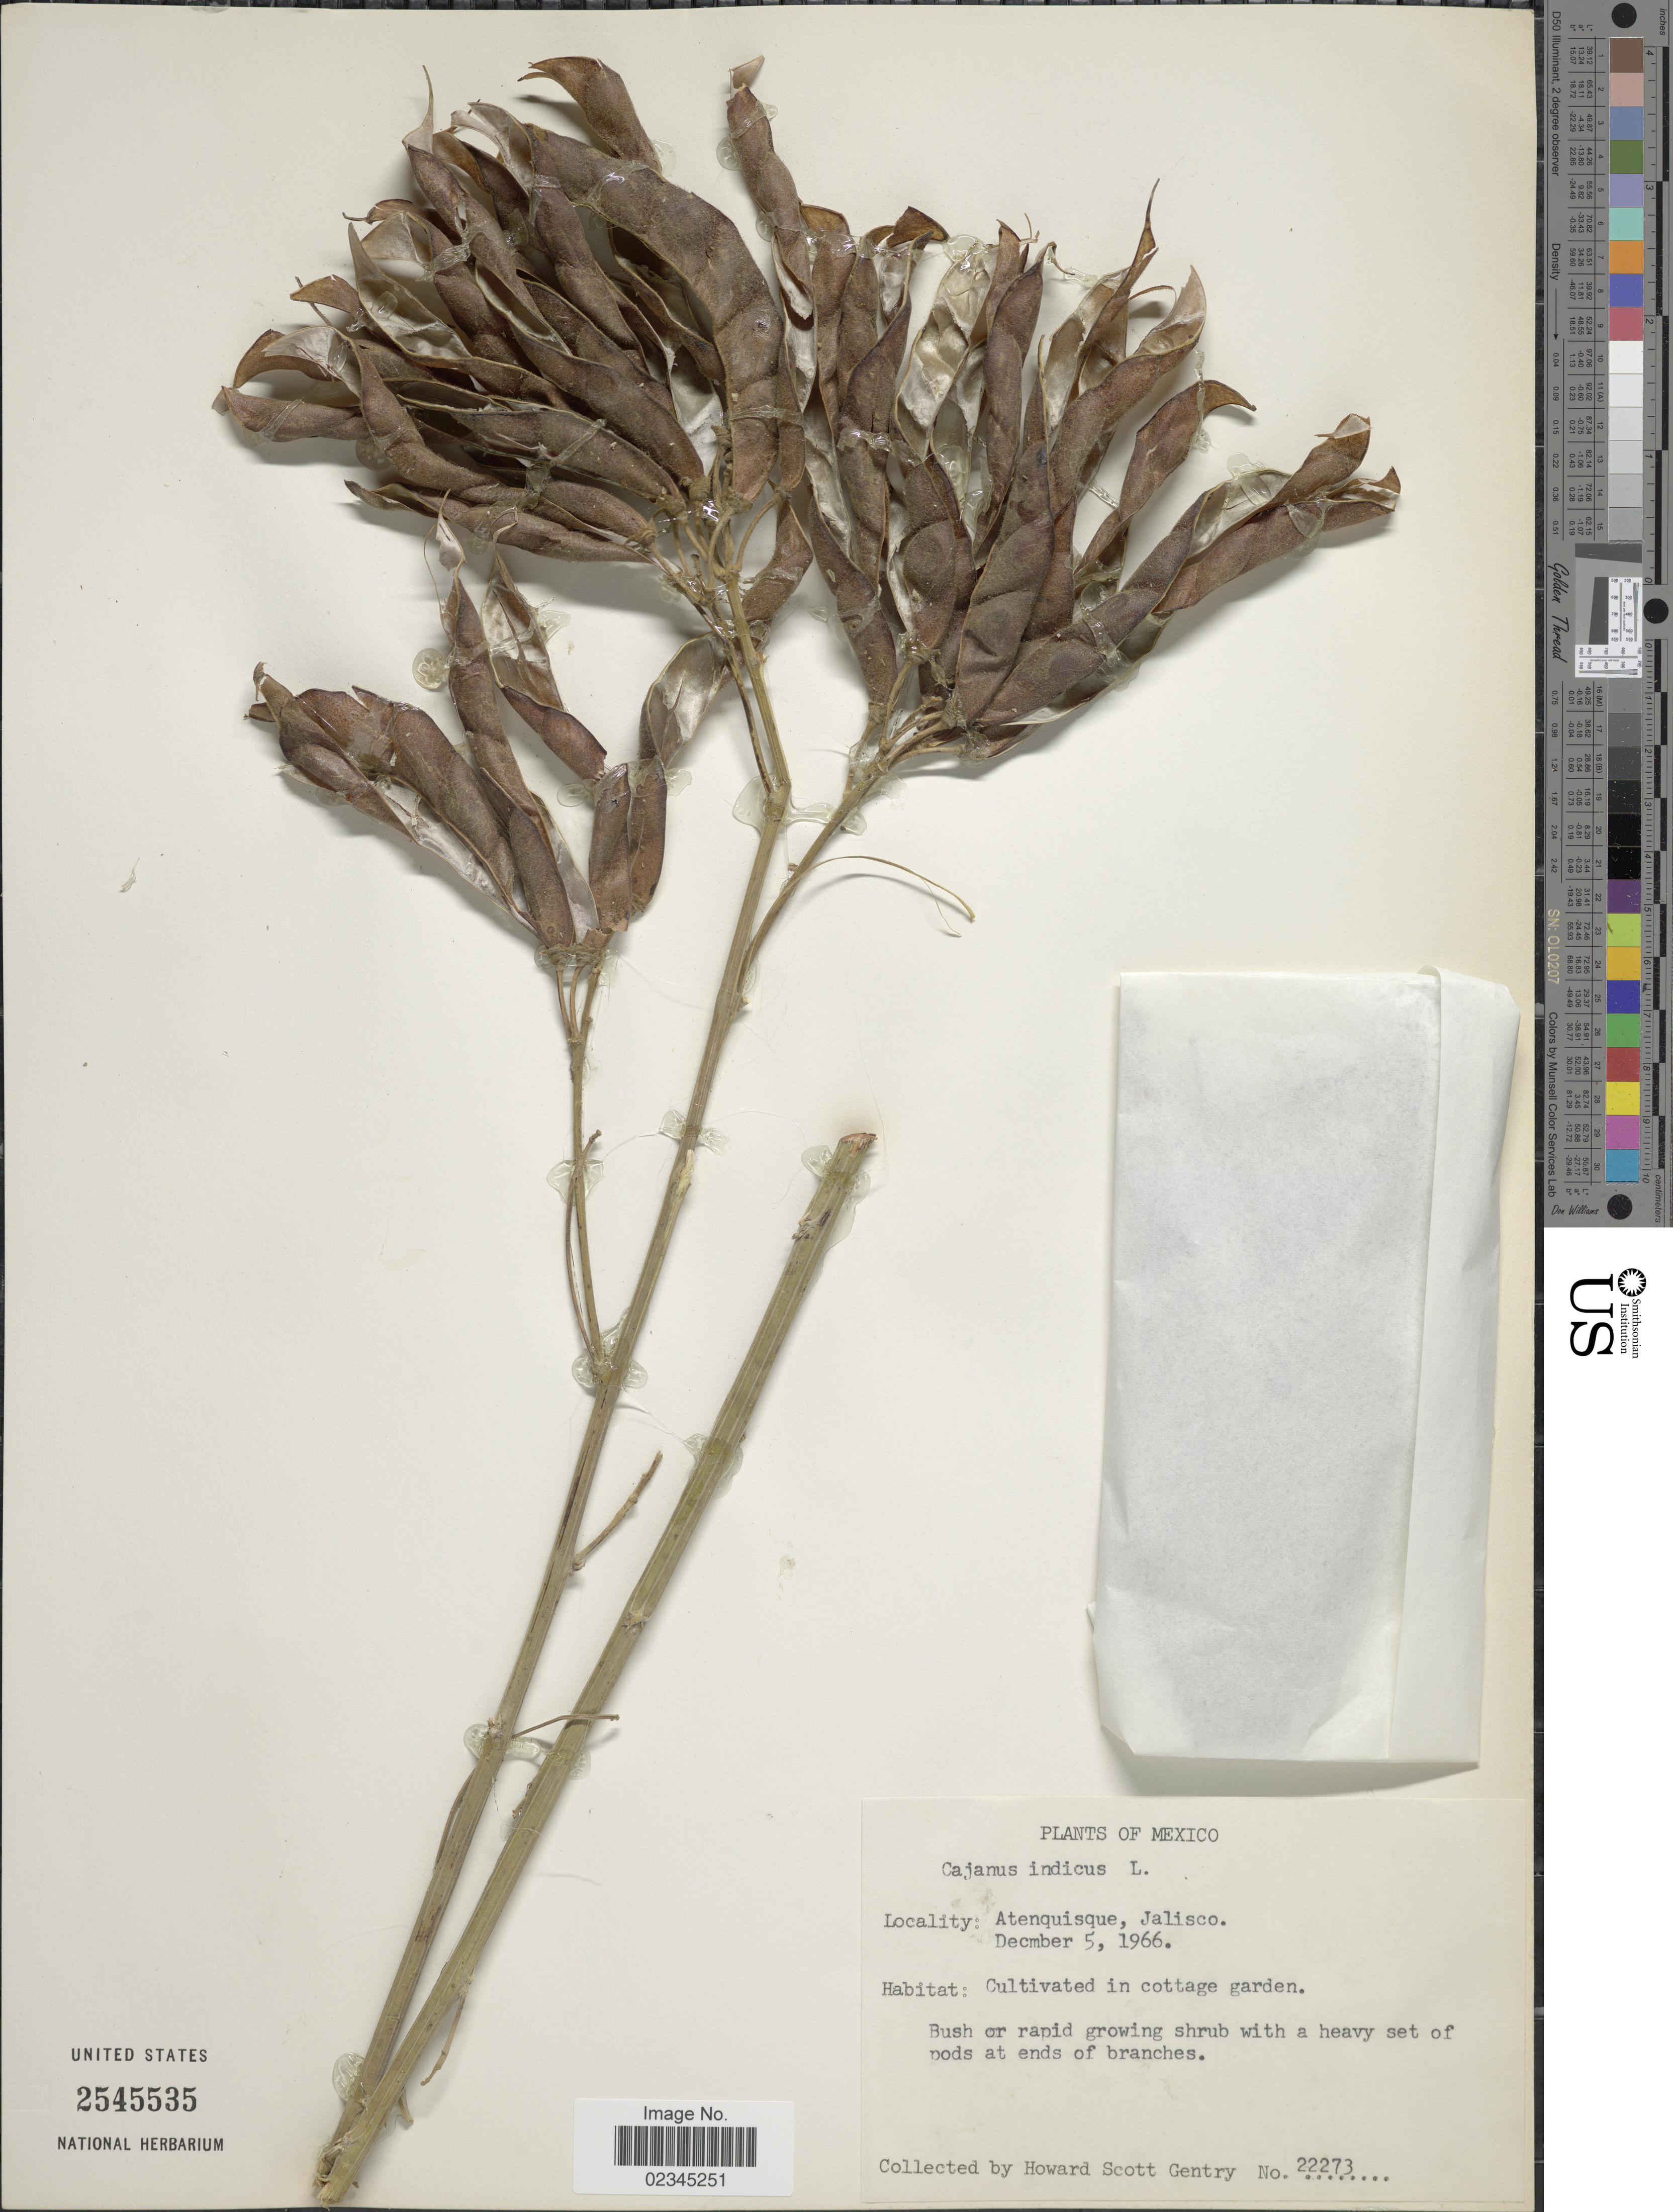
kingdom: Plantae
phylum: Tracheophyta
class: Magnoliopsida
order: Fabales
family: Fabaceae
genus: Cajanus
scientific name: Cajanus cajan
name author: (L.) Huth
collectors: H. S. Gentry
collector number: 22273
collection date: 1966-12-05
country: Mexico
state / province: Jalisco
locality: Atenquisque. cottage garden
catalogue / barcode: US 2545535